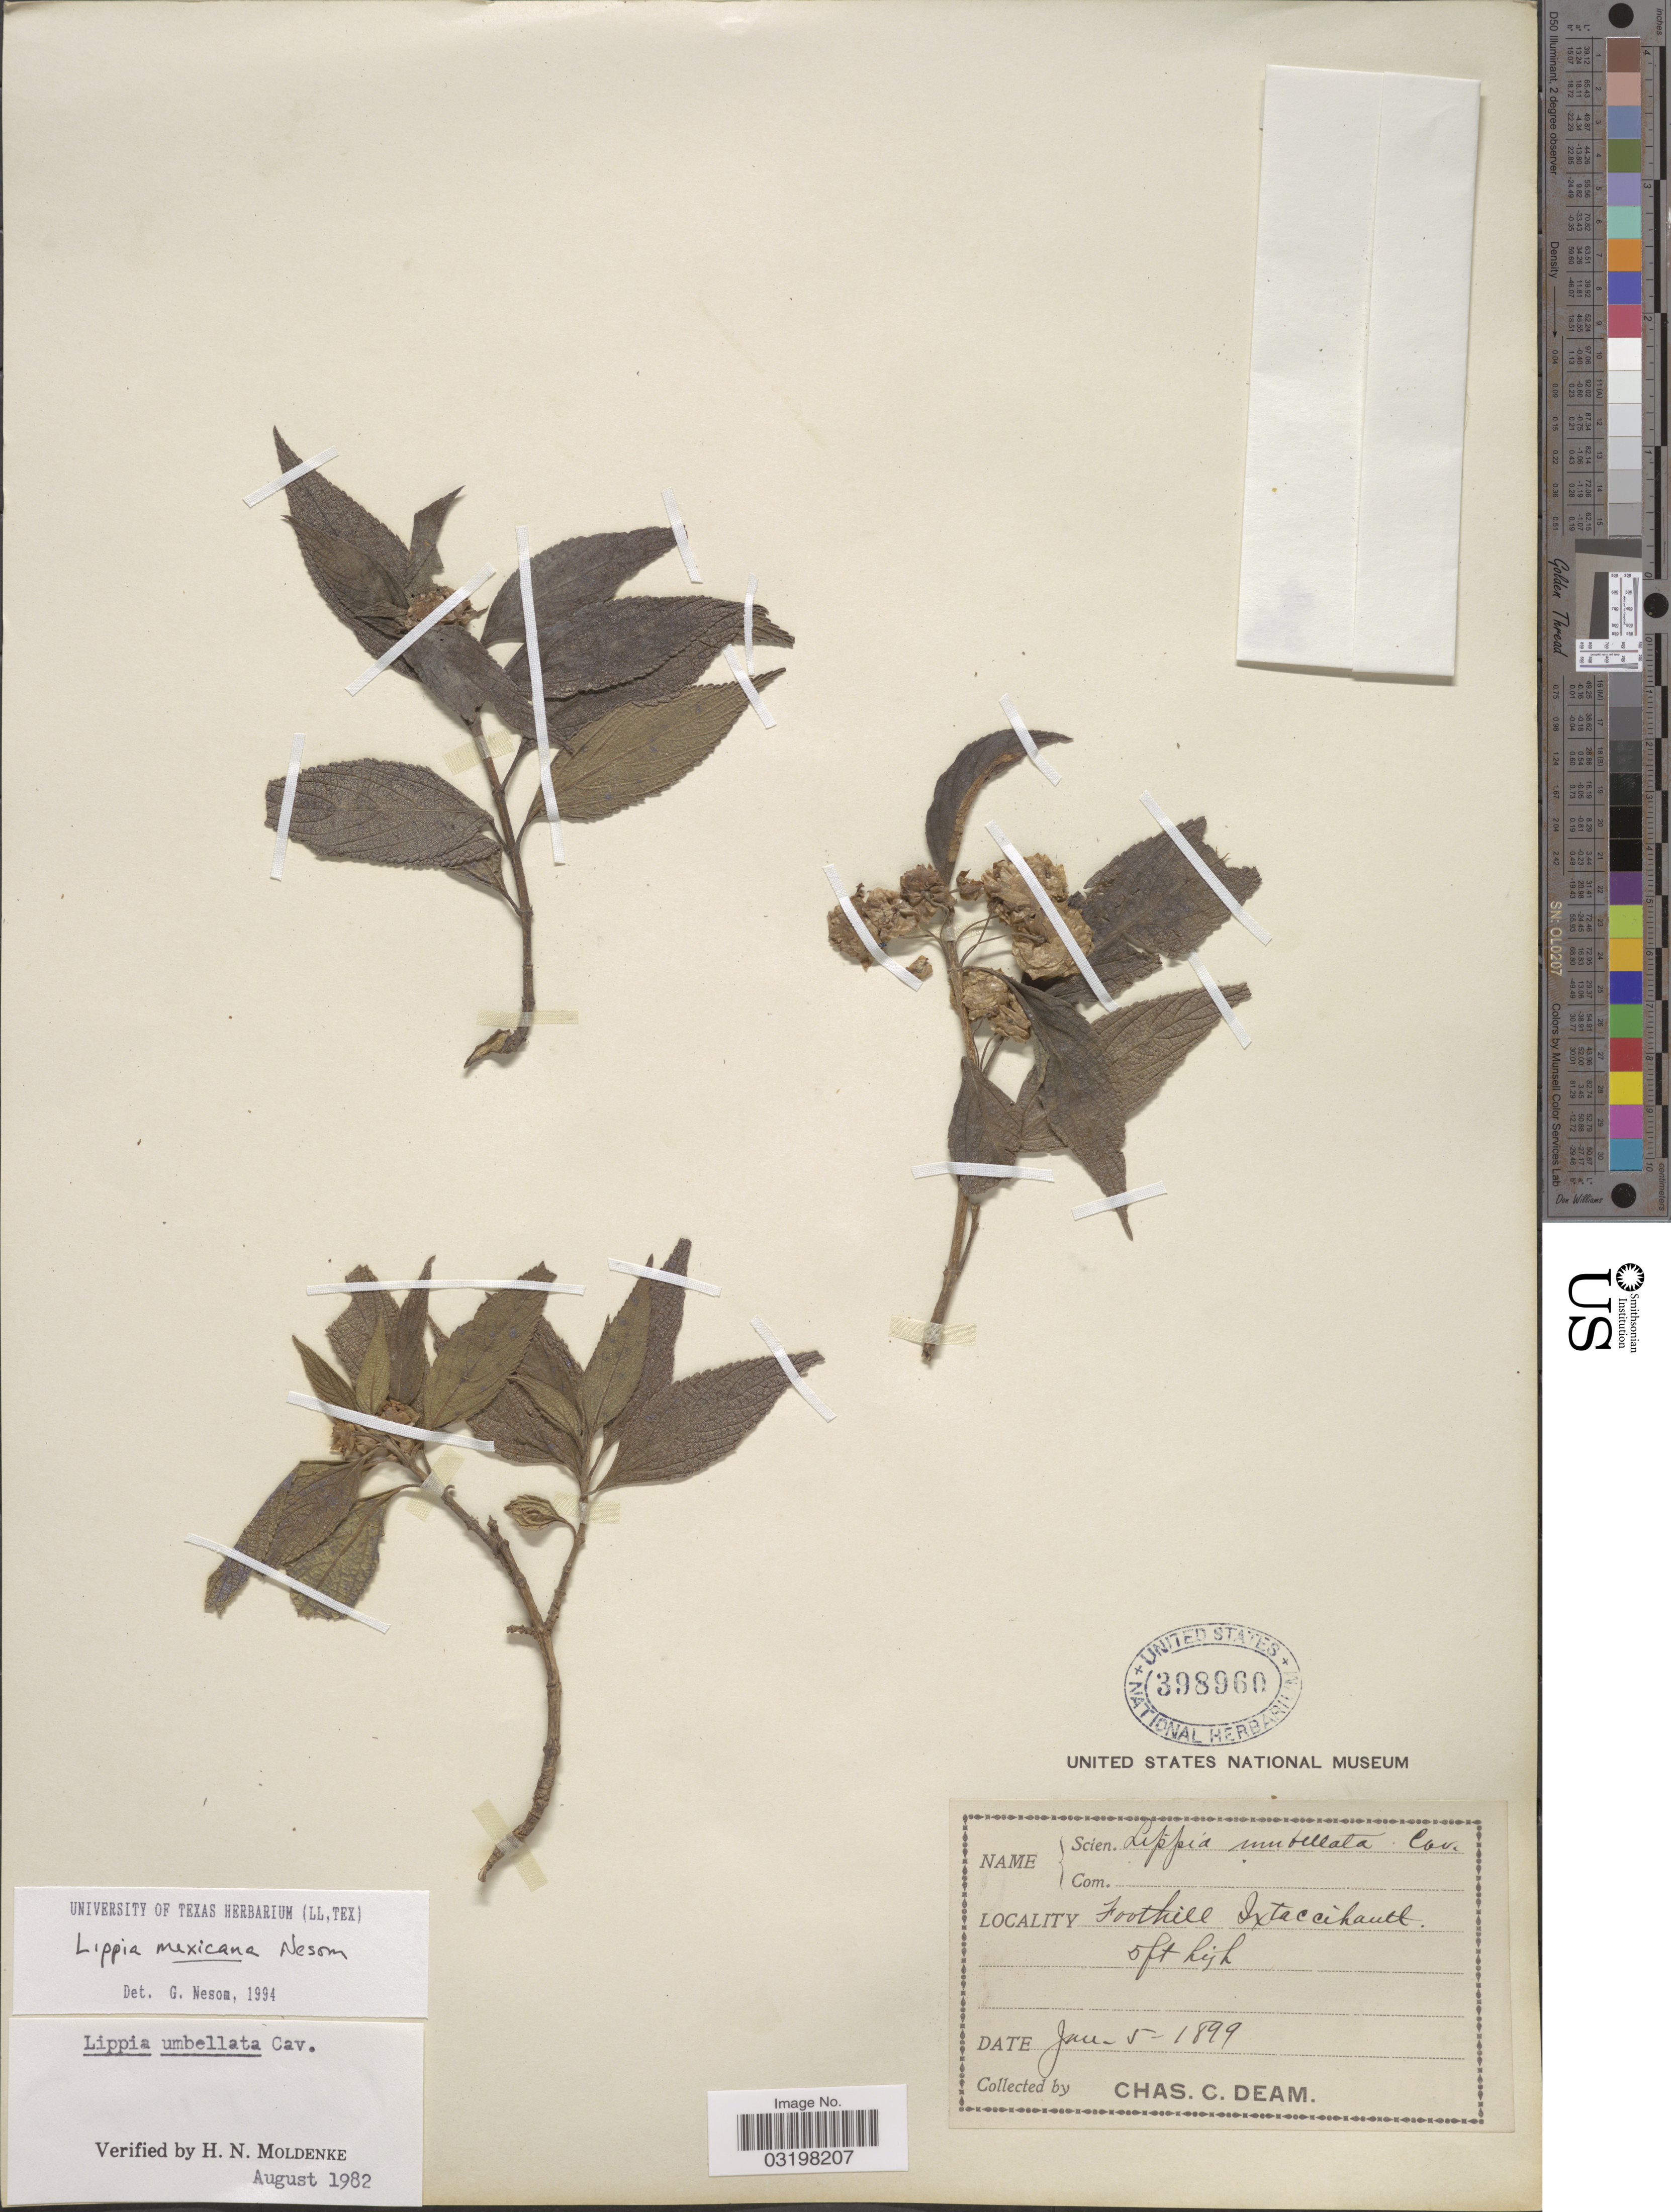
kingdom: Plantae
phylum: Tracheophyta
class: Magnoliopsida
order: Lamiales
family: Verbenaceae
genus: Lippia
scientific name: Lippia mexicana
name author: G.L. Nesom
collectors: C. C. Deam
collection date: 1899-01-05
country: Mexico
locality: Foothill Ixtaccihautl.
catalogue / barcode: US 398960